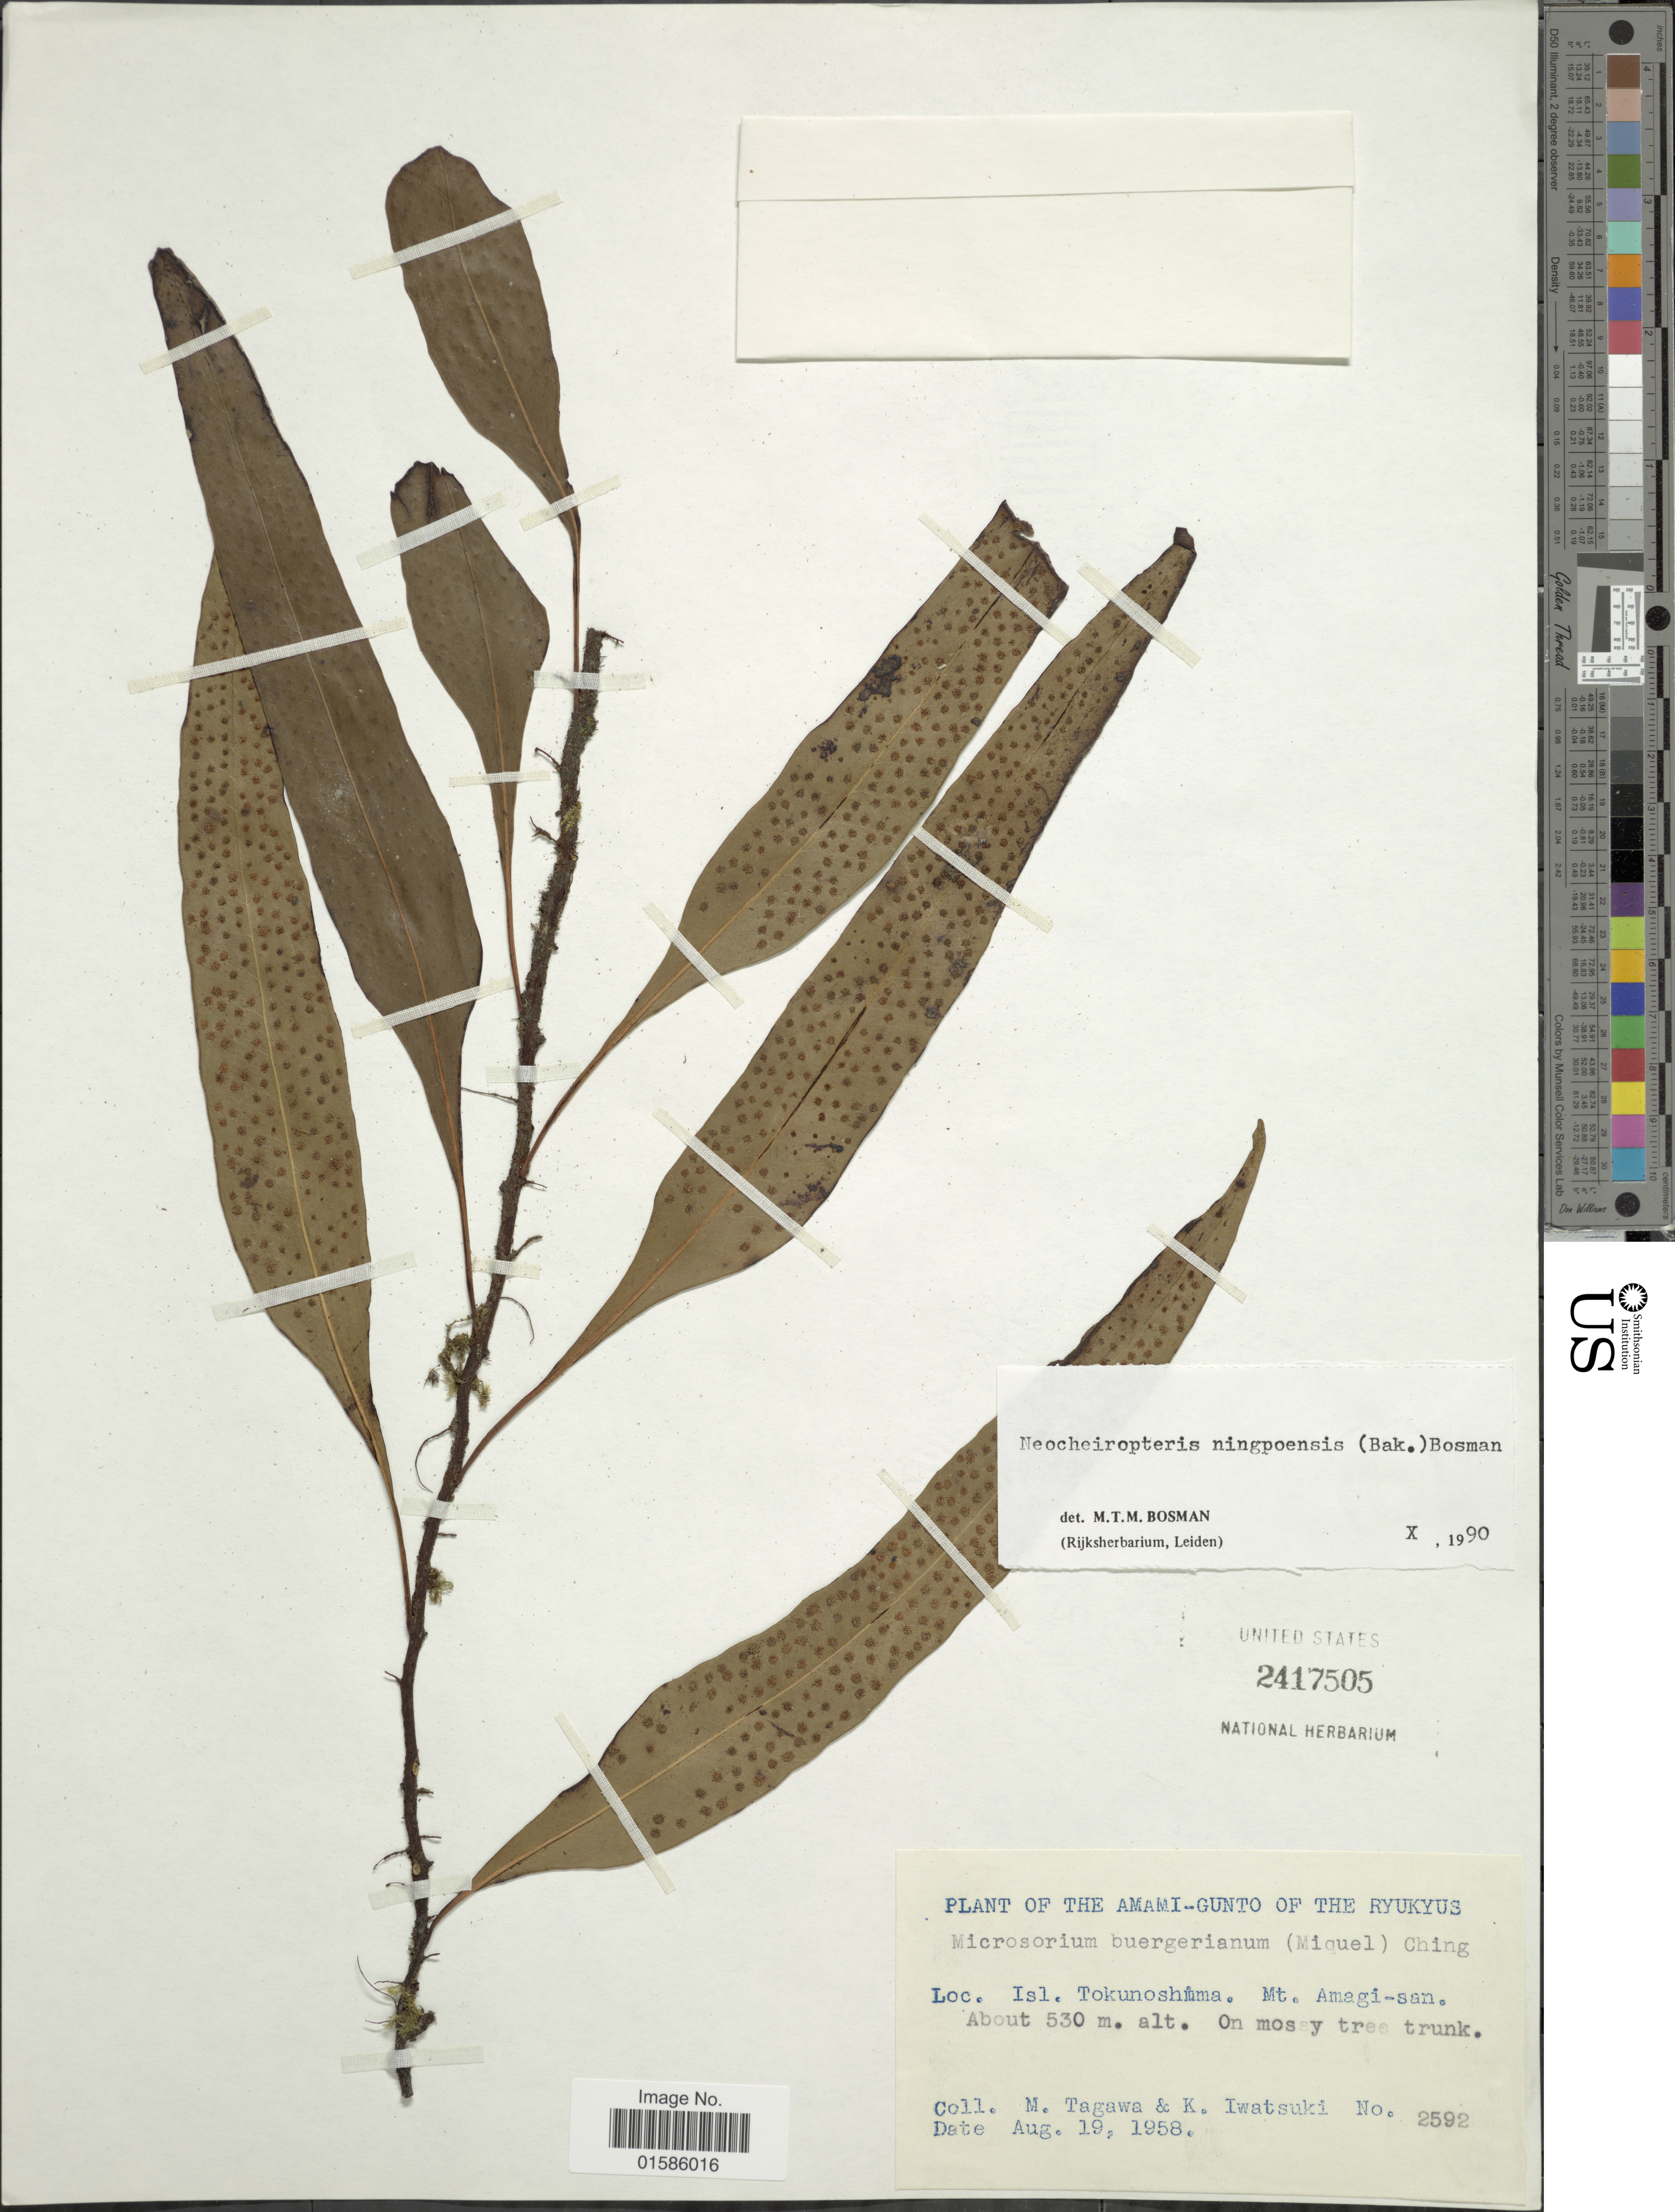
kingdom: Plantae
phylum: Tracheophyta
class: Polypodiopsida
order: Polypodiales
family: Polypodiaceae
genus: Microsorum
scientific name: Microsorum ningpoensis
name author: (Baker)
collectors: M. Tagawa & K. Iwatsuki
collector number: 2592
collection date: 1958-08-19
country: Japan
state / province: Okinawa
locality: The Amami-gunto of the Ryukyus, Isl Tokunoshima Mt Amagi-san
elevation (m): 530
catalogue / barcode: US 2417505